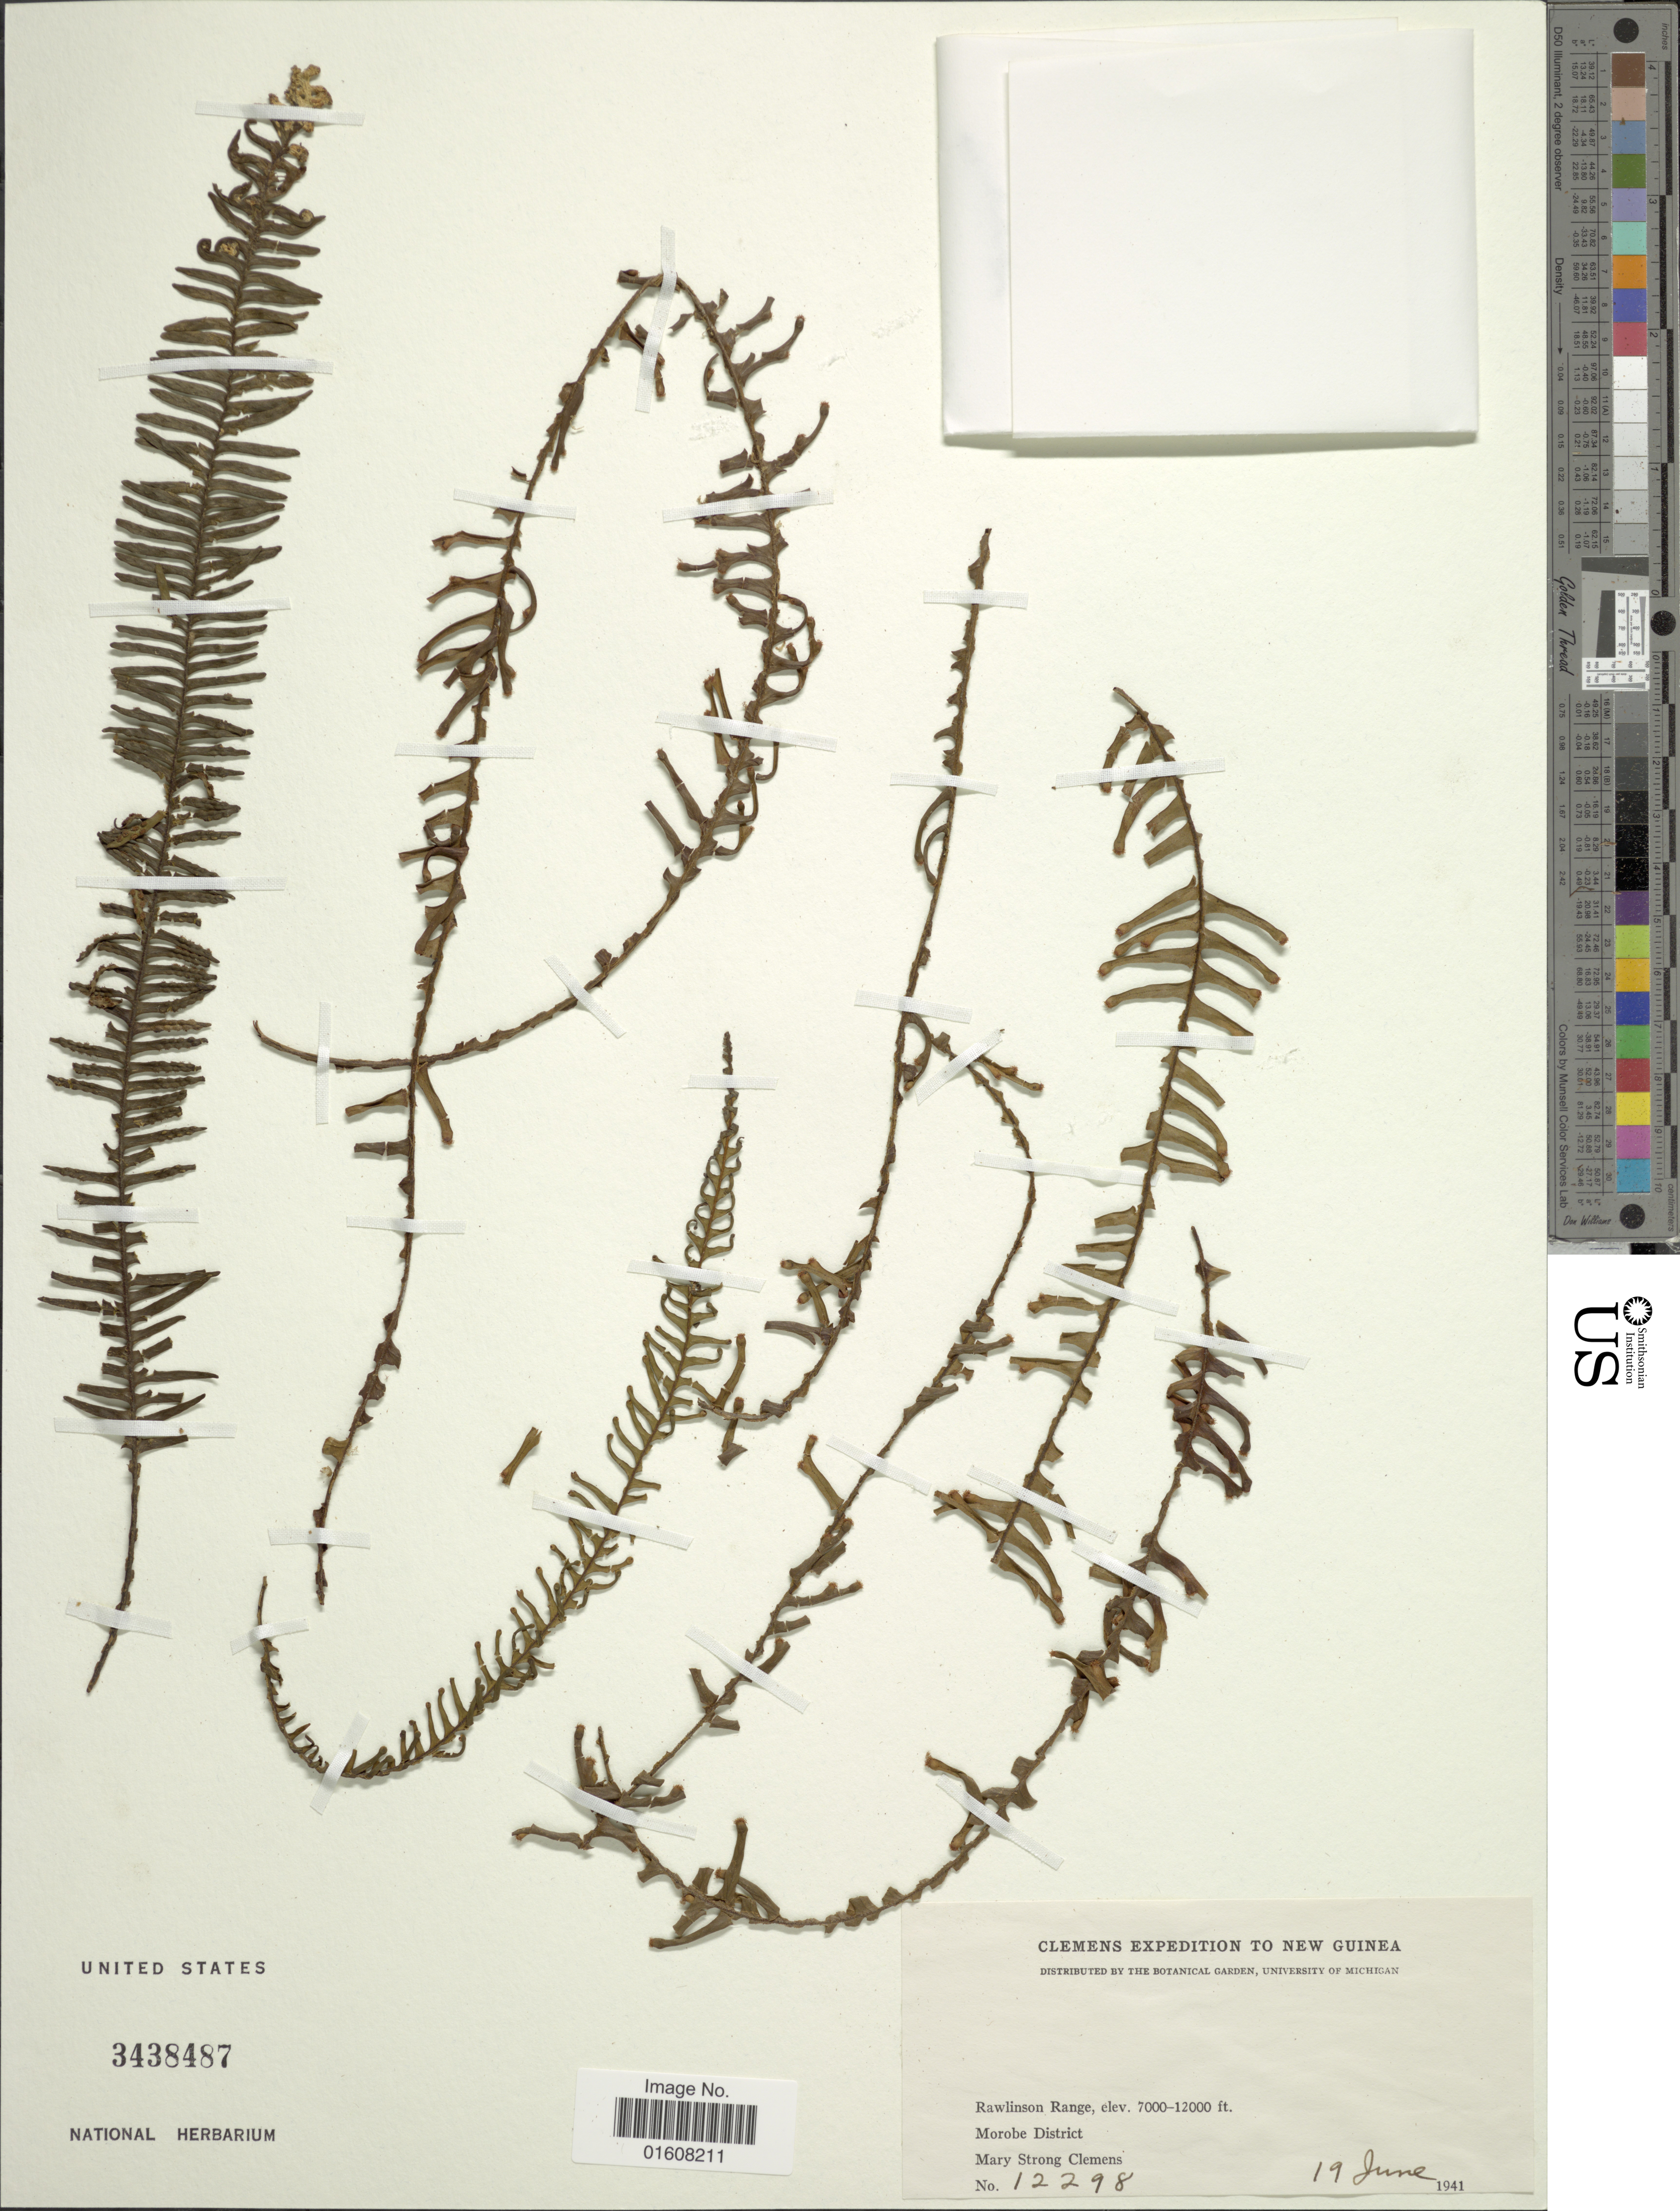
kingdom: Plantae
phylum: Tracheophyta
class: Polypodiopsida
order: Polypodiales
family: Polypodiaceae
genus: Grammitis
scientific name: Grammitis sp.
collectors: M. S. Clemens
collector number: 12298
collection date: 1941-06-19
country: Papua New Guinea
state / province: Morobe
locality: New Guinea. Rawlinson Range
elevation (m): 2134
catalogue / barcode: US 3438487